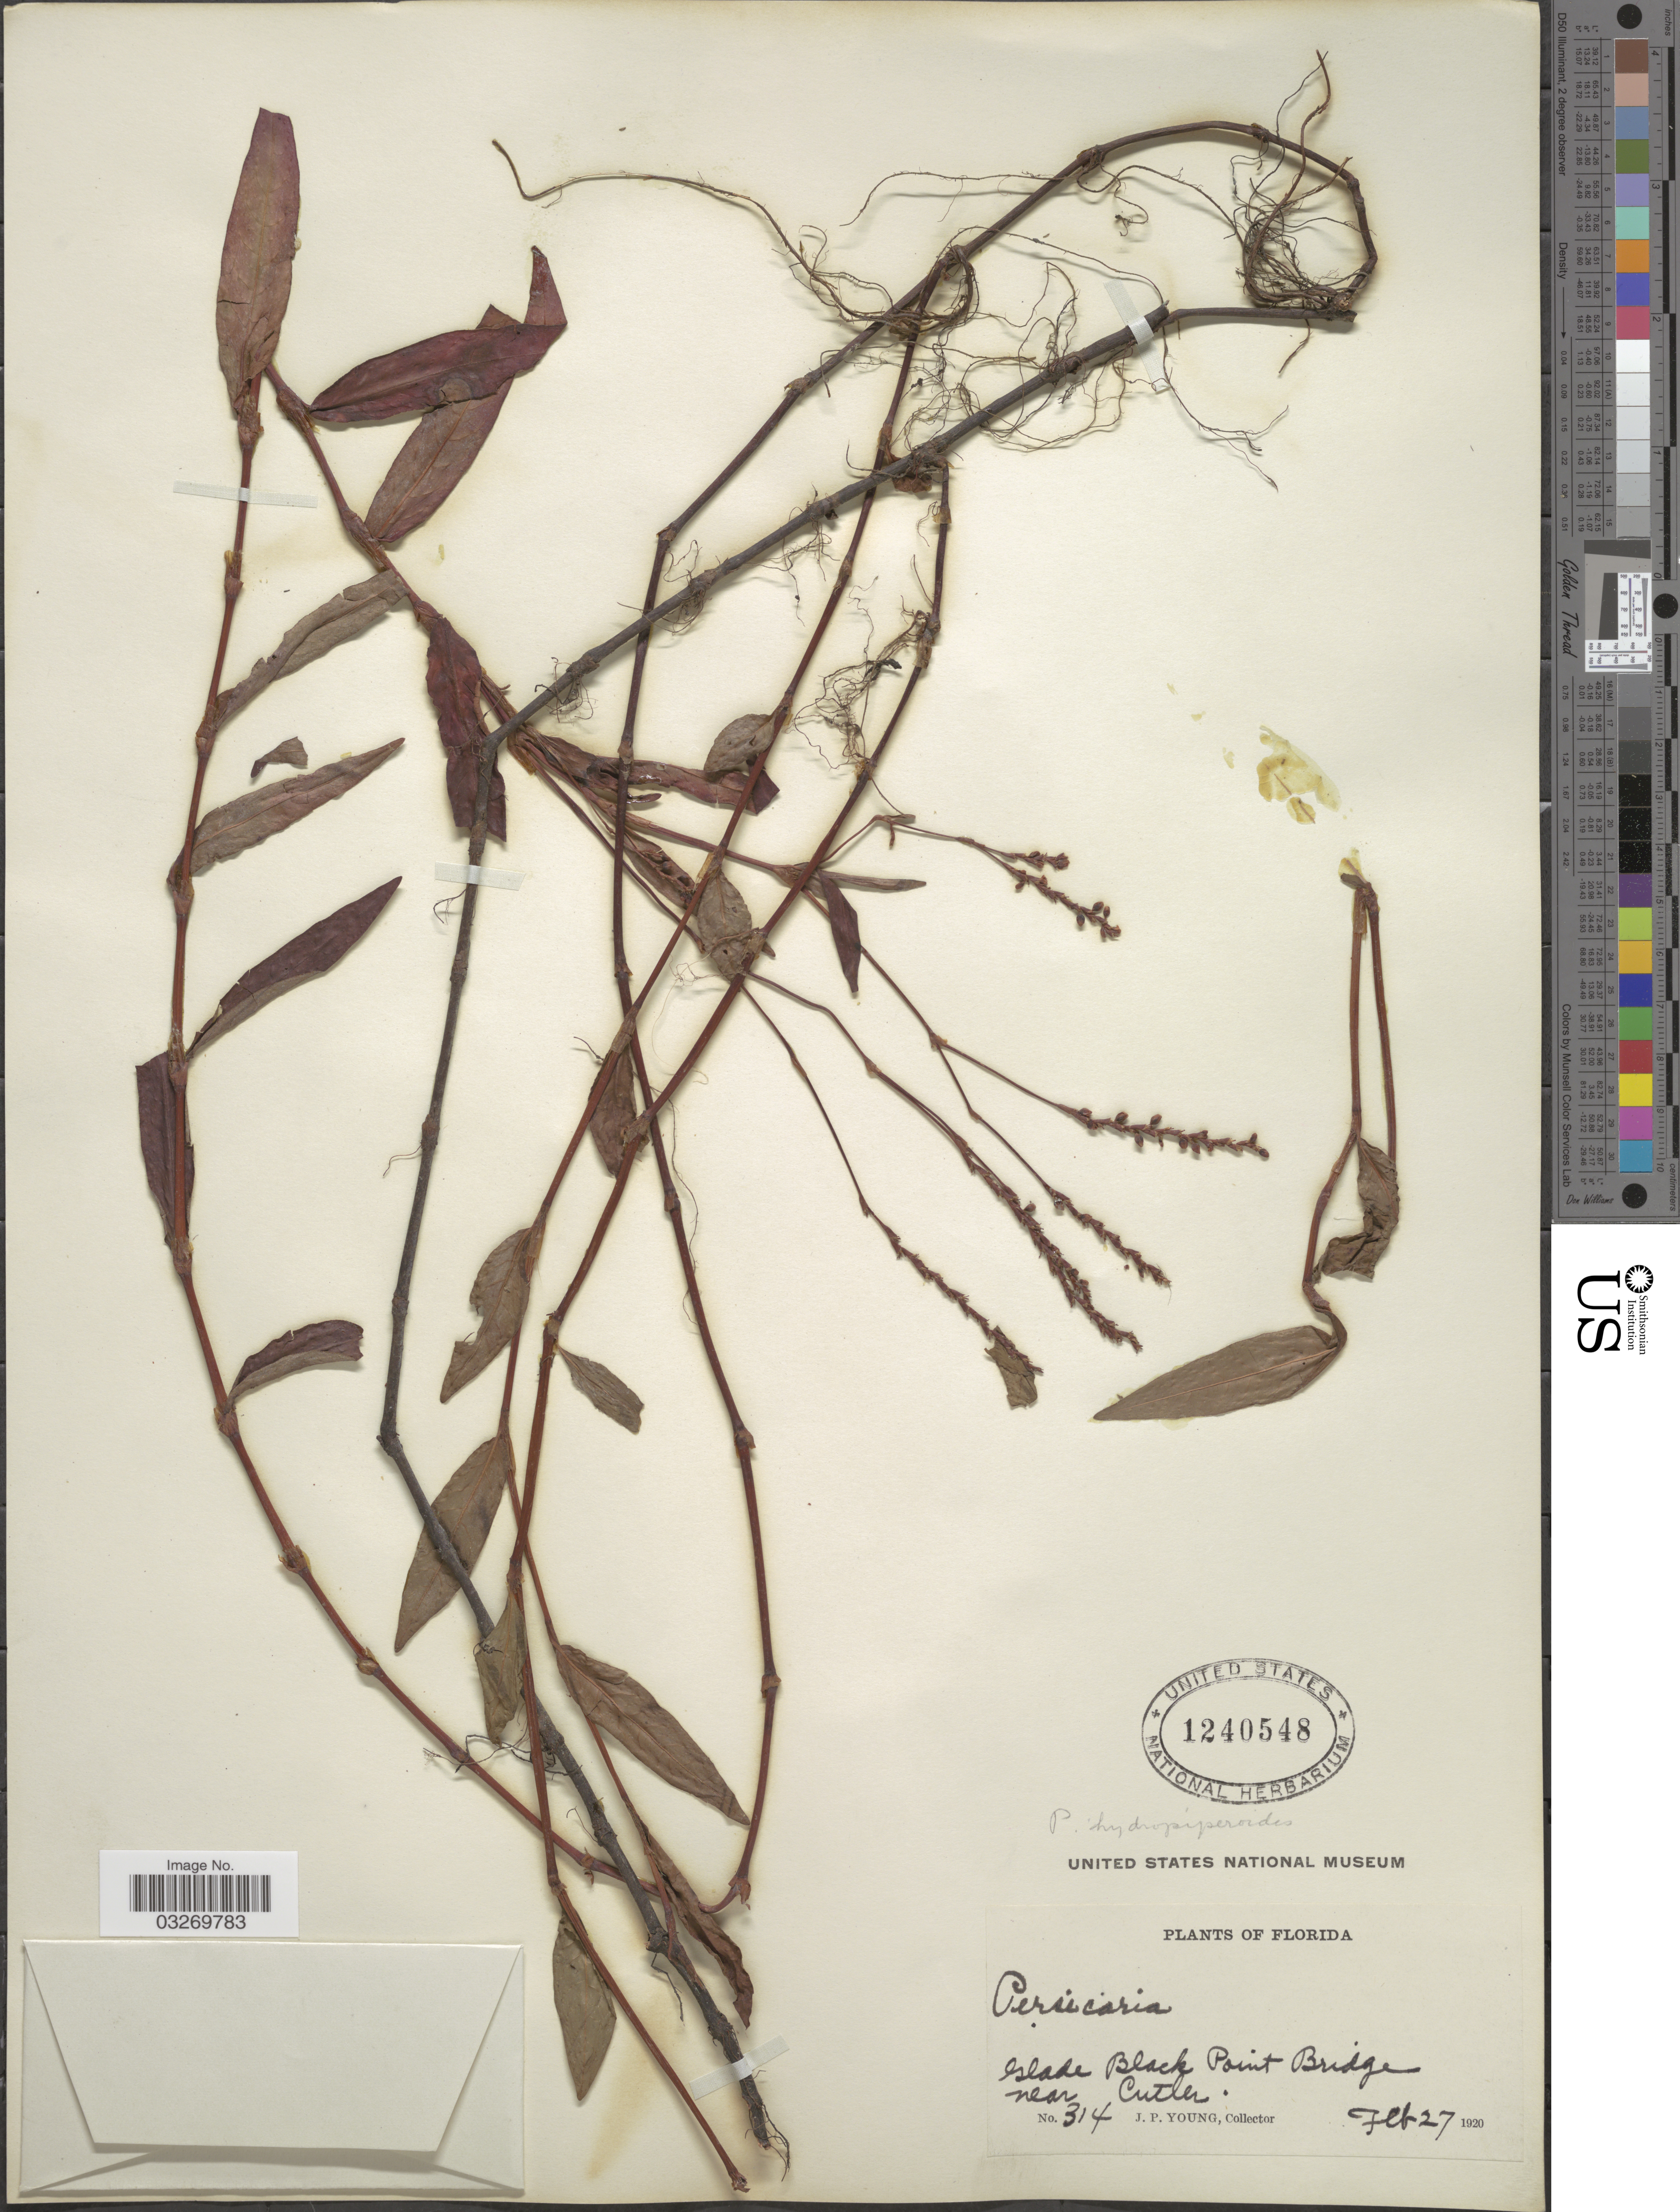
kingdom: Plantae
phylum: Tracheophyta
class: Magnoliopsida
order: Caryophyllales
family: Polygonaceae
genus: Polygonum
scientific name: Polygonum hydropiperoides var. macerum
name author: Stanford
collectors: J. P. Young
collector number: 314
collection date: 1920-02-27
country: United States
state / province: Florida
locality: Glade Black Point Bridge near Cutler.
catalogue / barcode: US 1240548